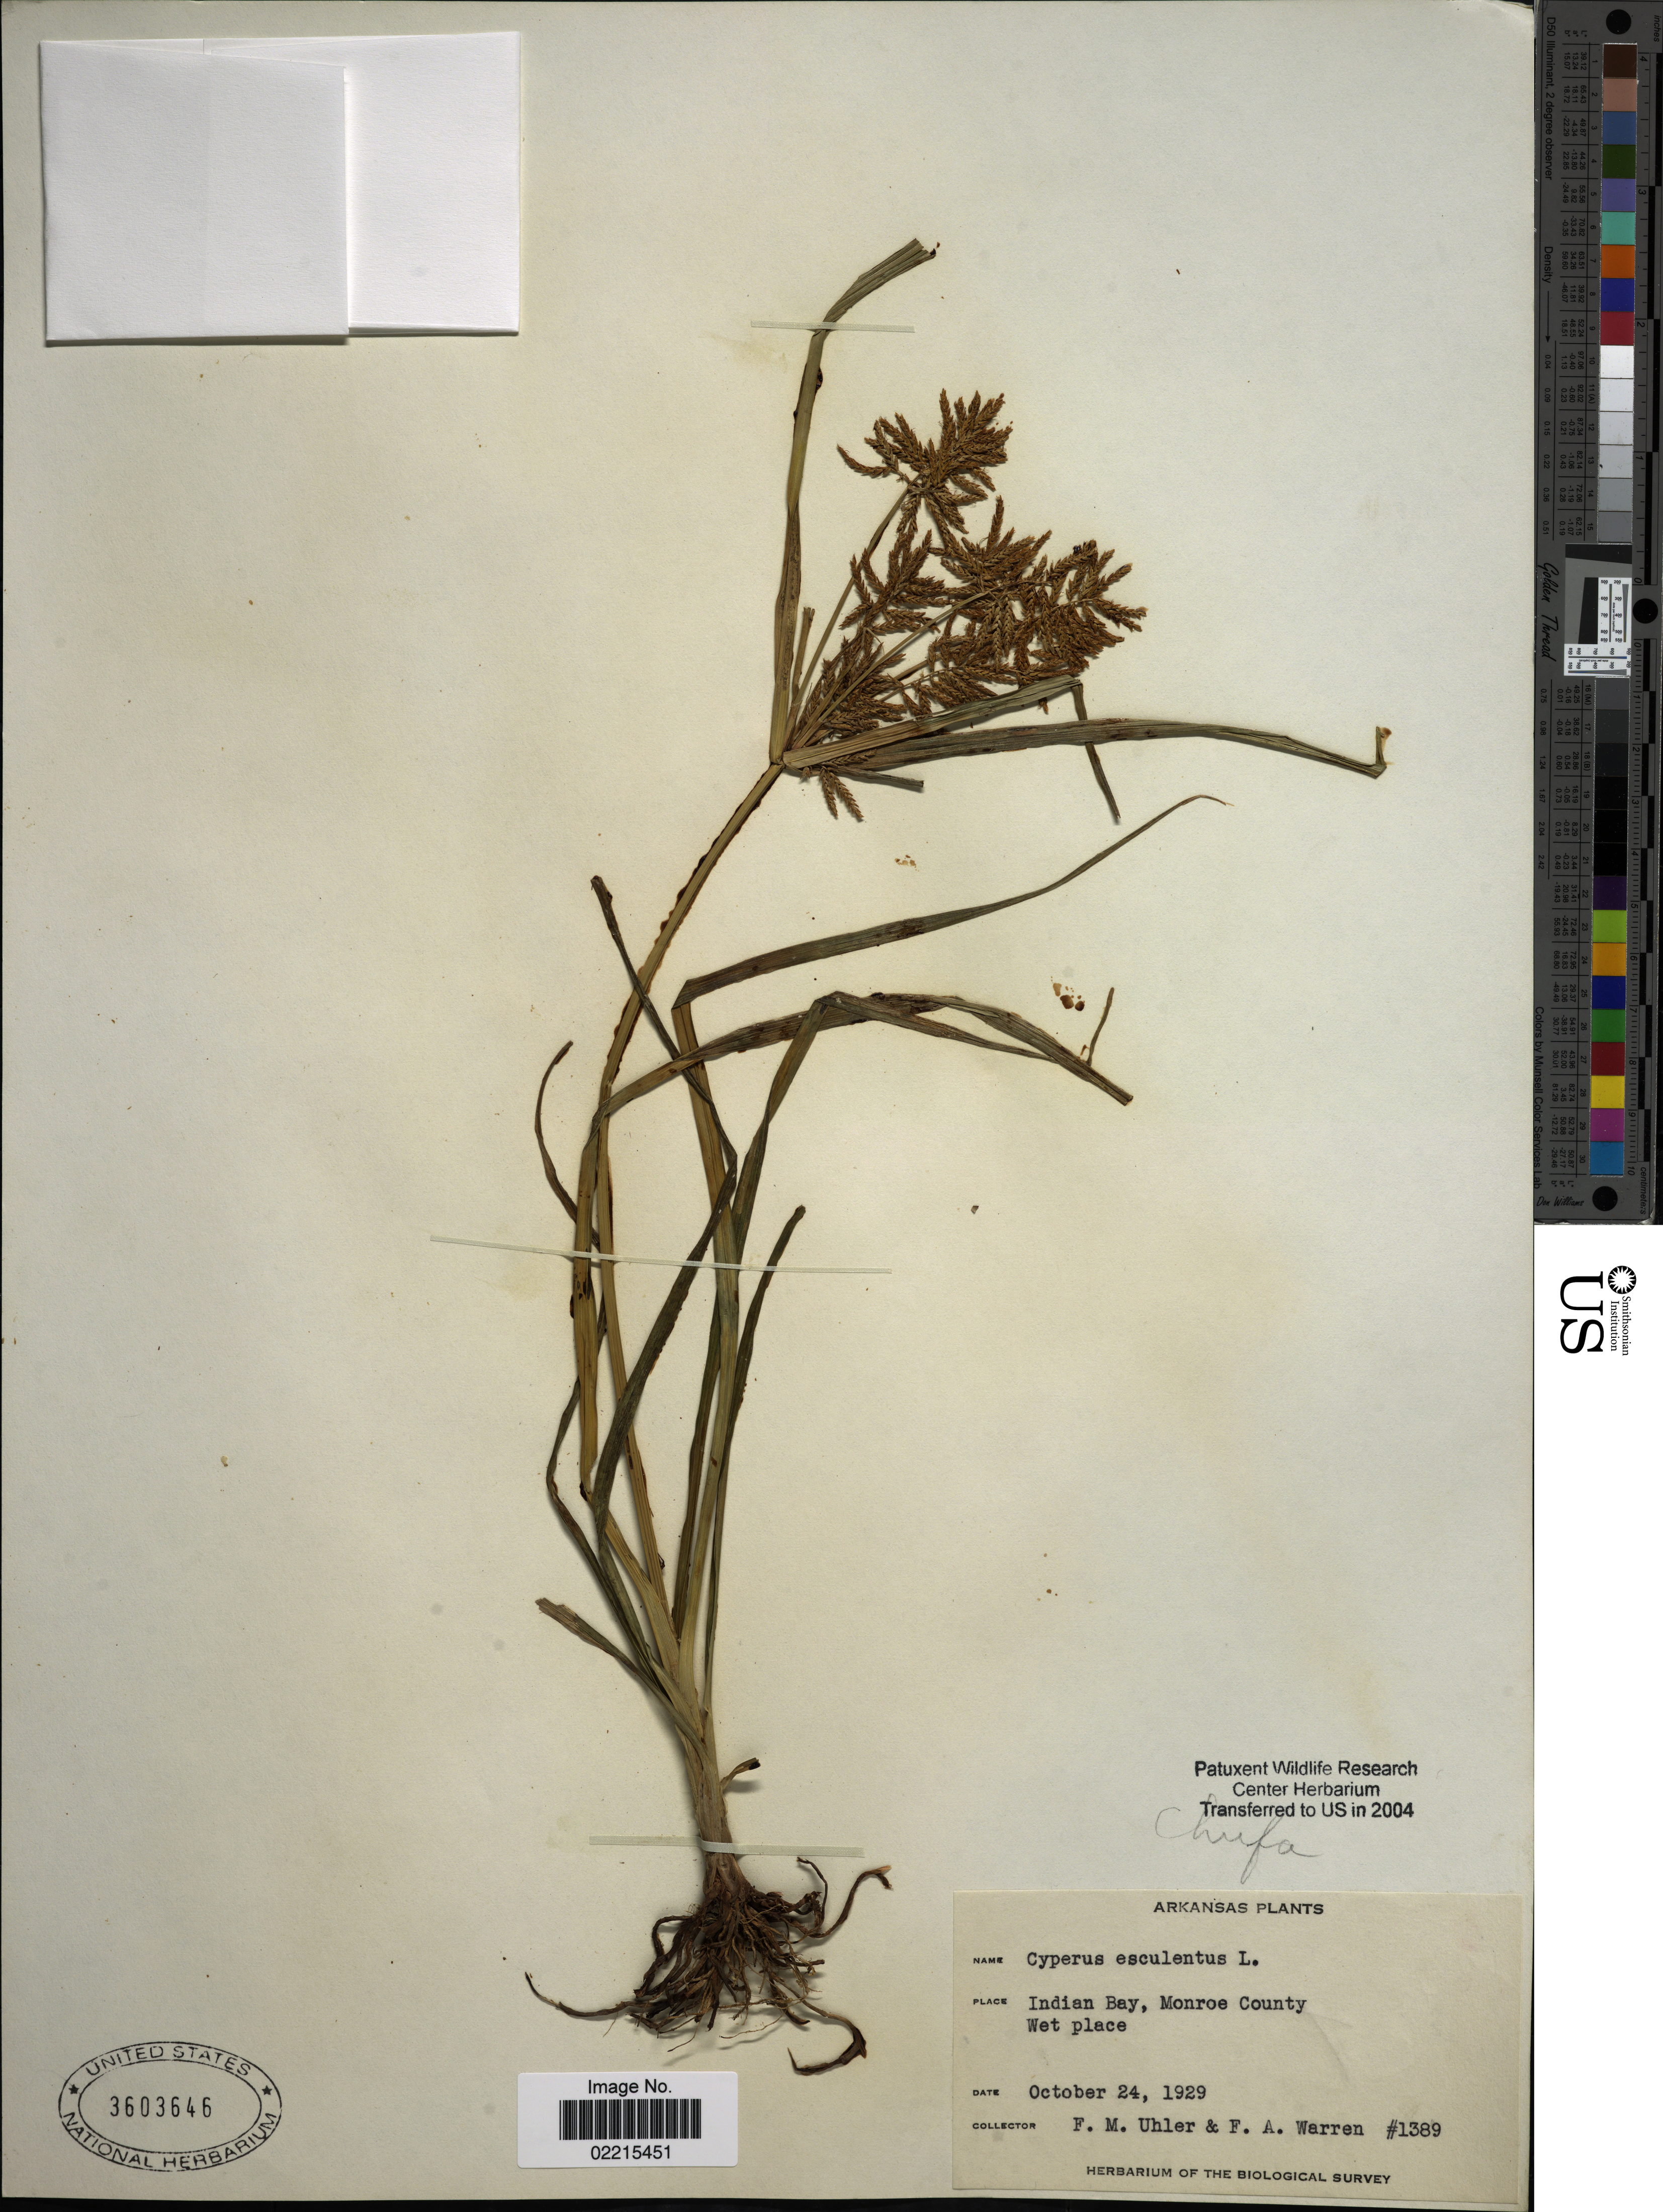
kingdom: Plantae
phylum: Tracheophyta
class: Liliopsida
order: Poales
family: Cyperaceae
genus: Cyperus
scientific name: Cyperus esculentus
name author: L.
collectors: F. M. Uhler & F. Warren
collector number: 1389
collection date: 1929-10-24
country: United States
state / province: Arkansas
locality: Indian Bay, Monroe County, Wet place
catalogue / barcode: US 3603646